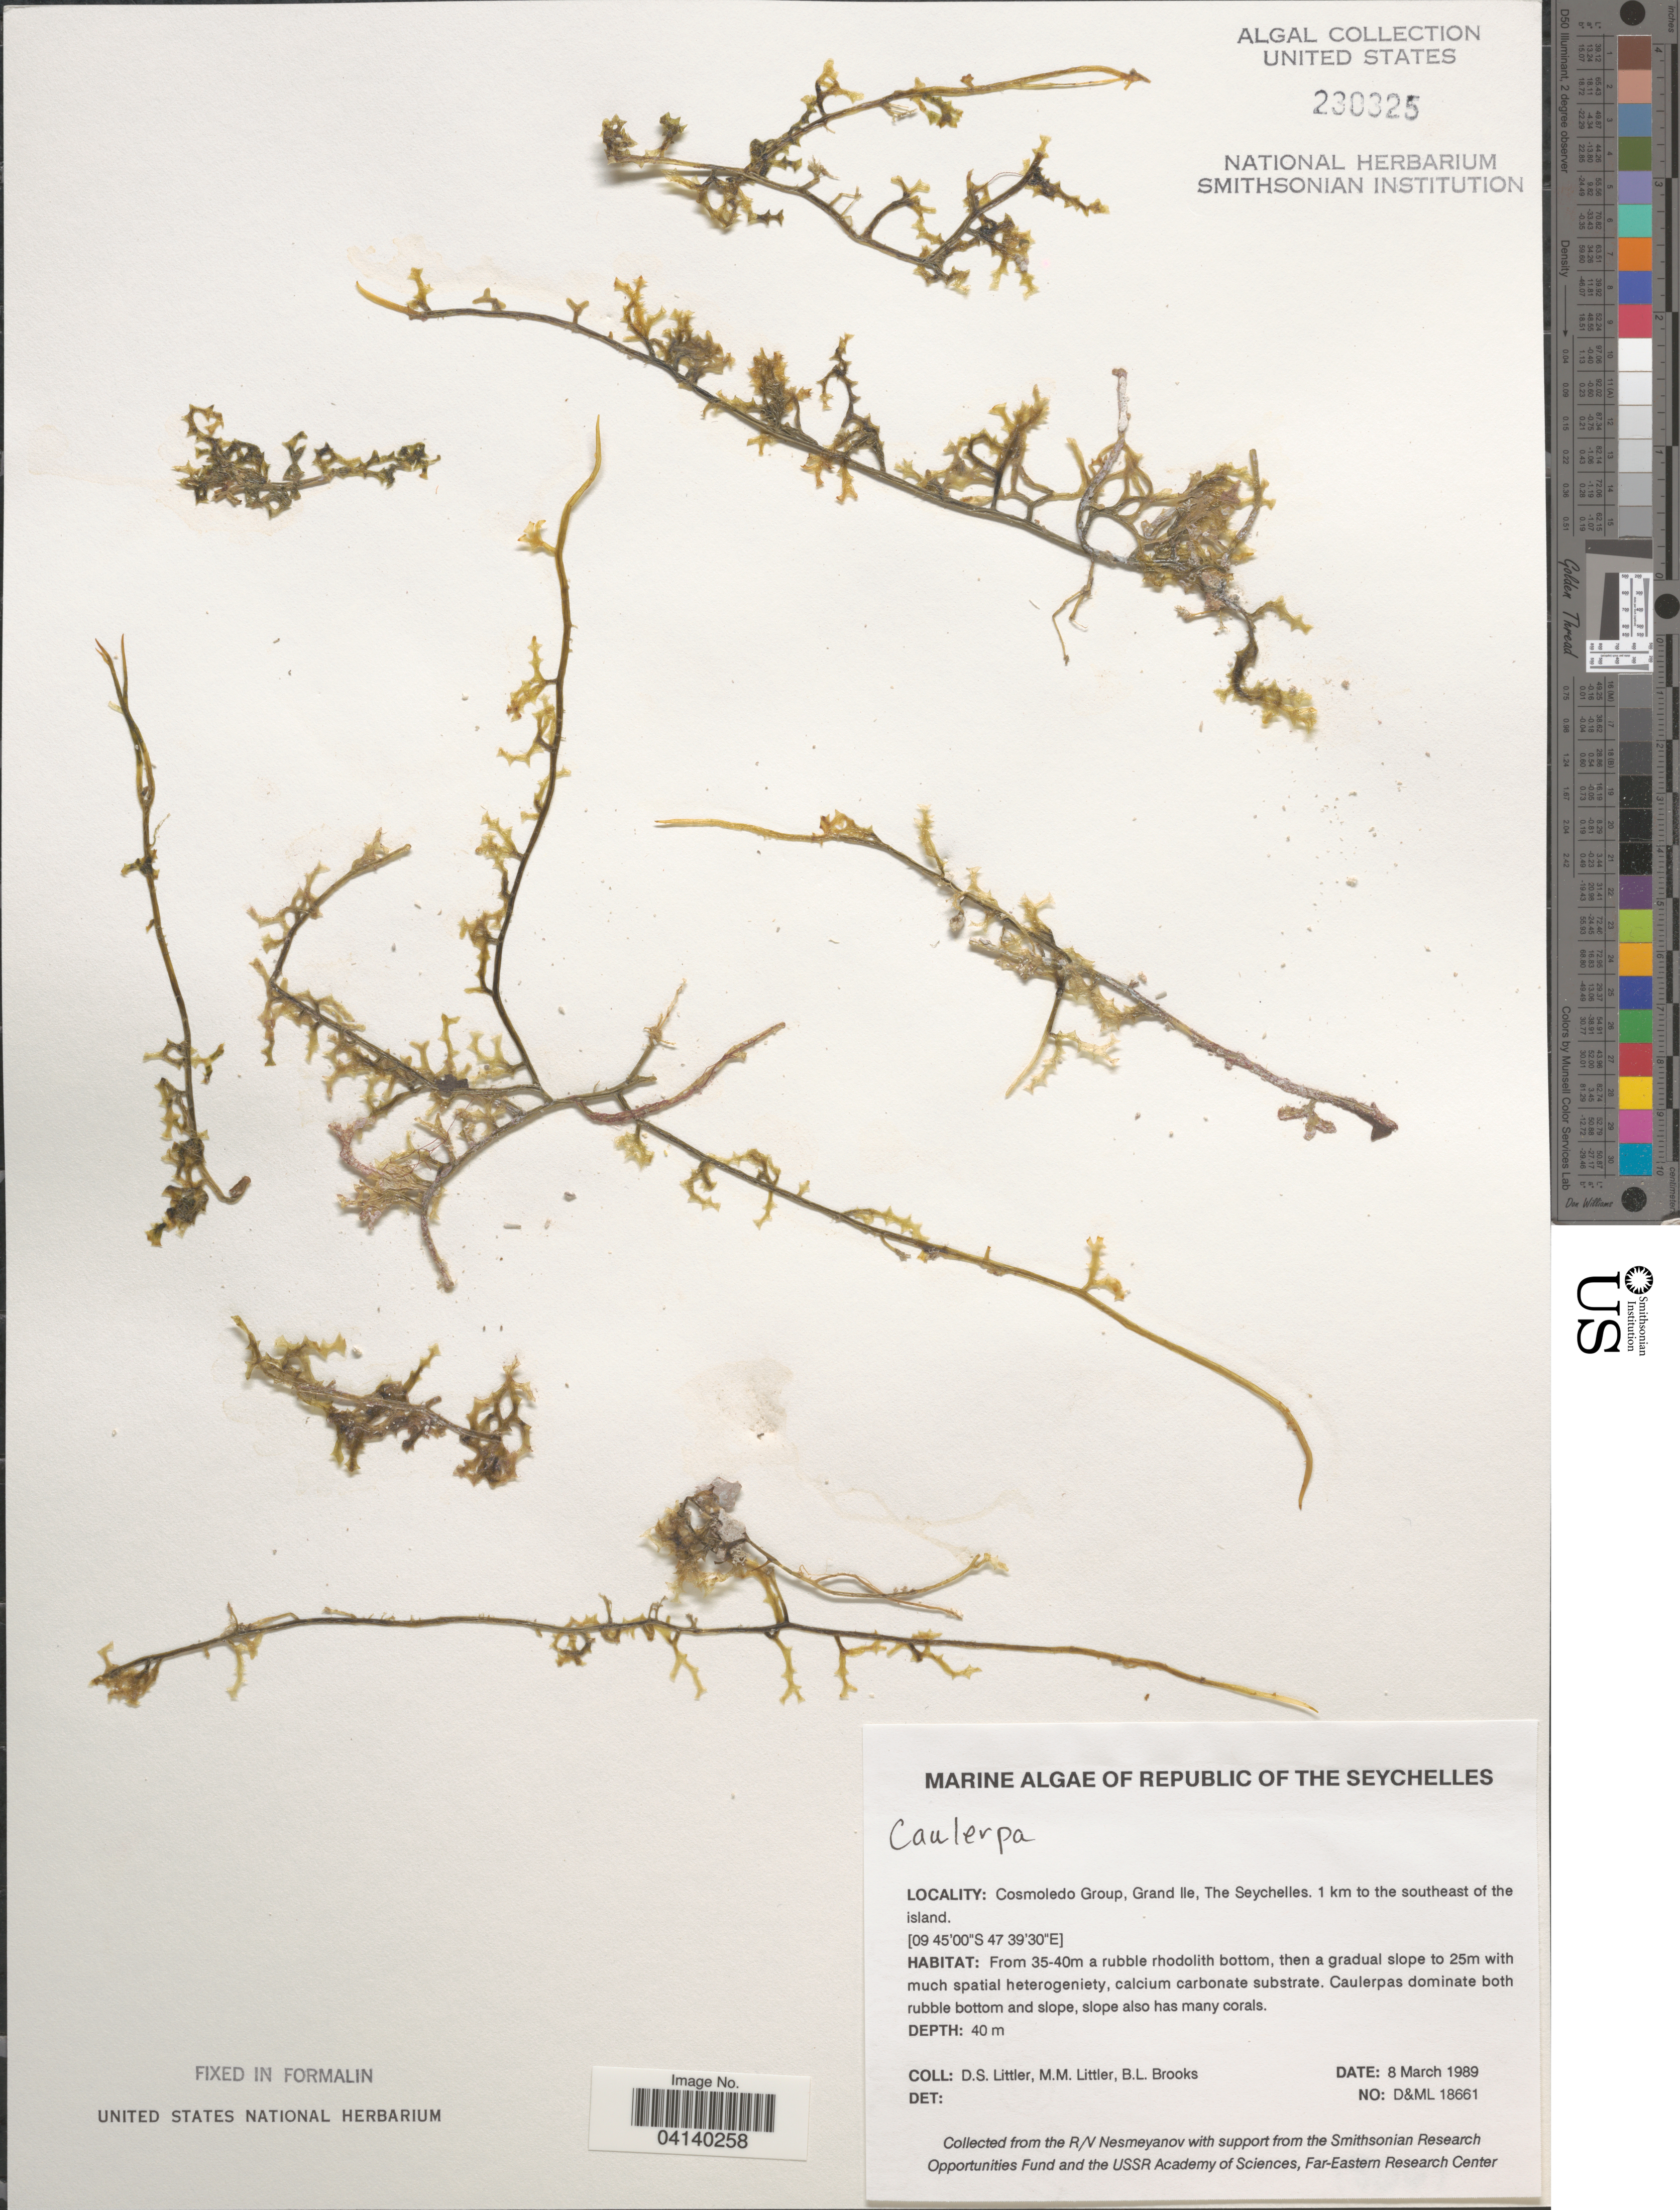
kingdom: Plantae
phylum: Chlorophyta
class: Ulvophyceae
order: Bryopsidales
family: Caulerpaceae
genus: Caulerpa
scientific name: Caulerpa sp.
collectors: D. S. Littler & B. Brooks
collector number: D&ML18661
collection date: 1989-03-08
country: Seychelles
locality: Republic of the Seychelles. Cosmoledo Group, Grand Ile. 1 km to the southeast of the island.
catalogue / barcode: US 230325